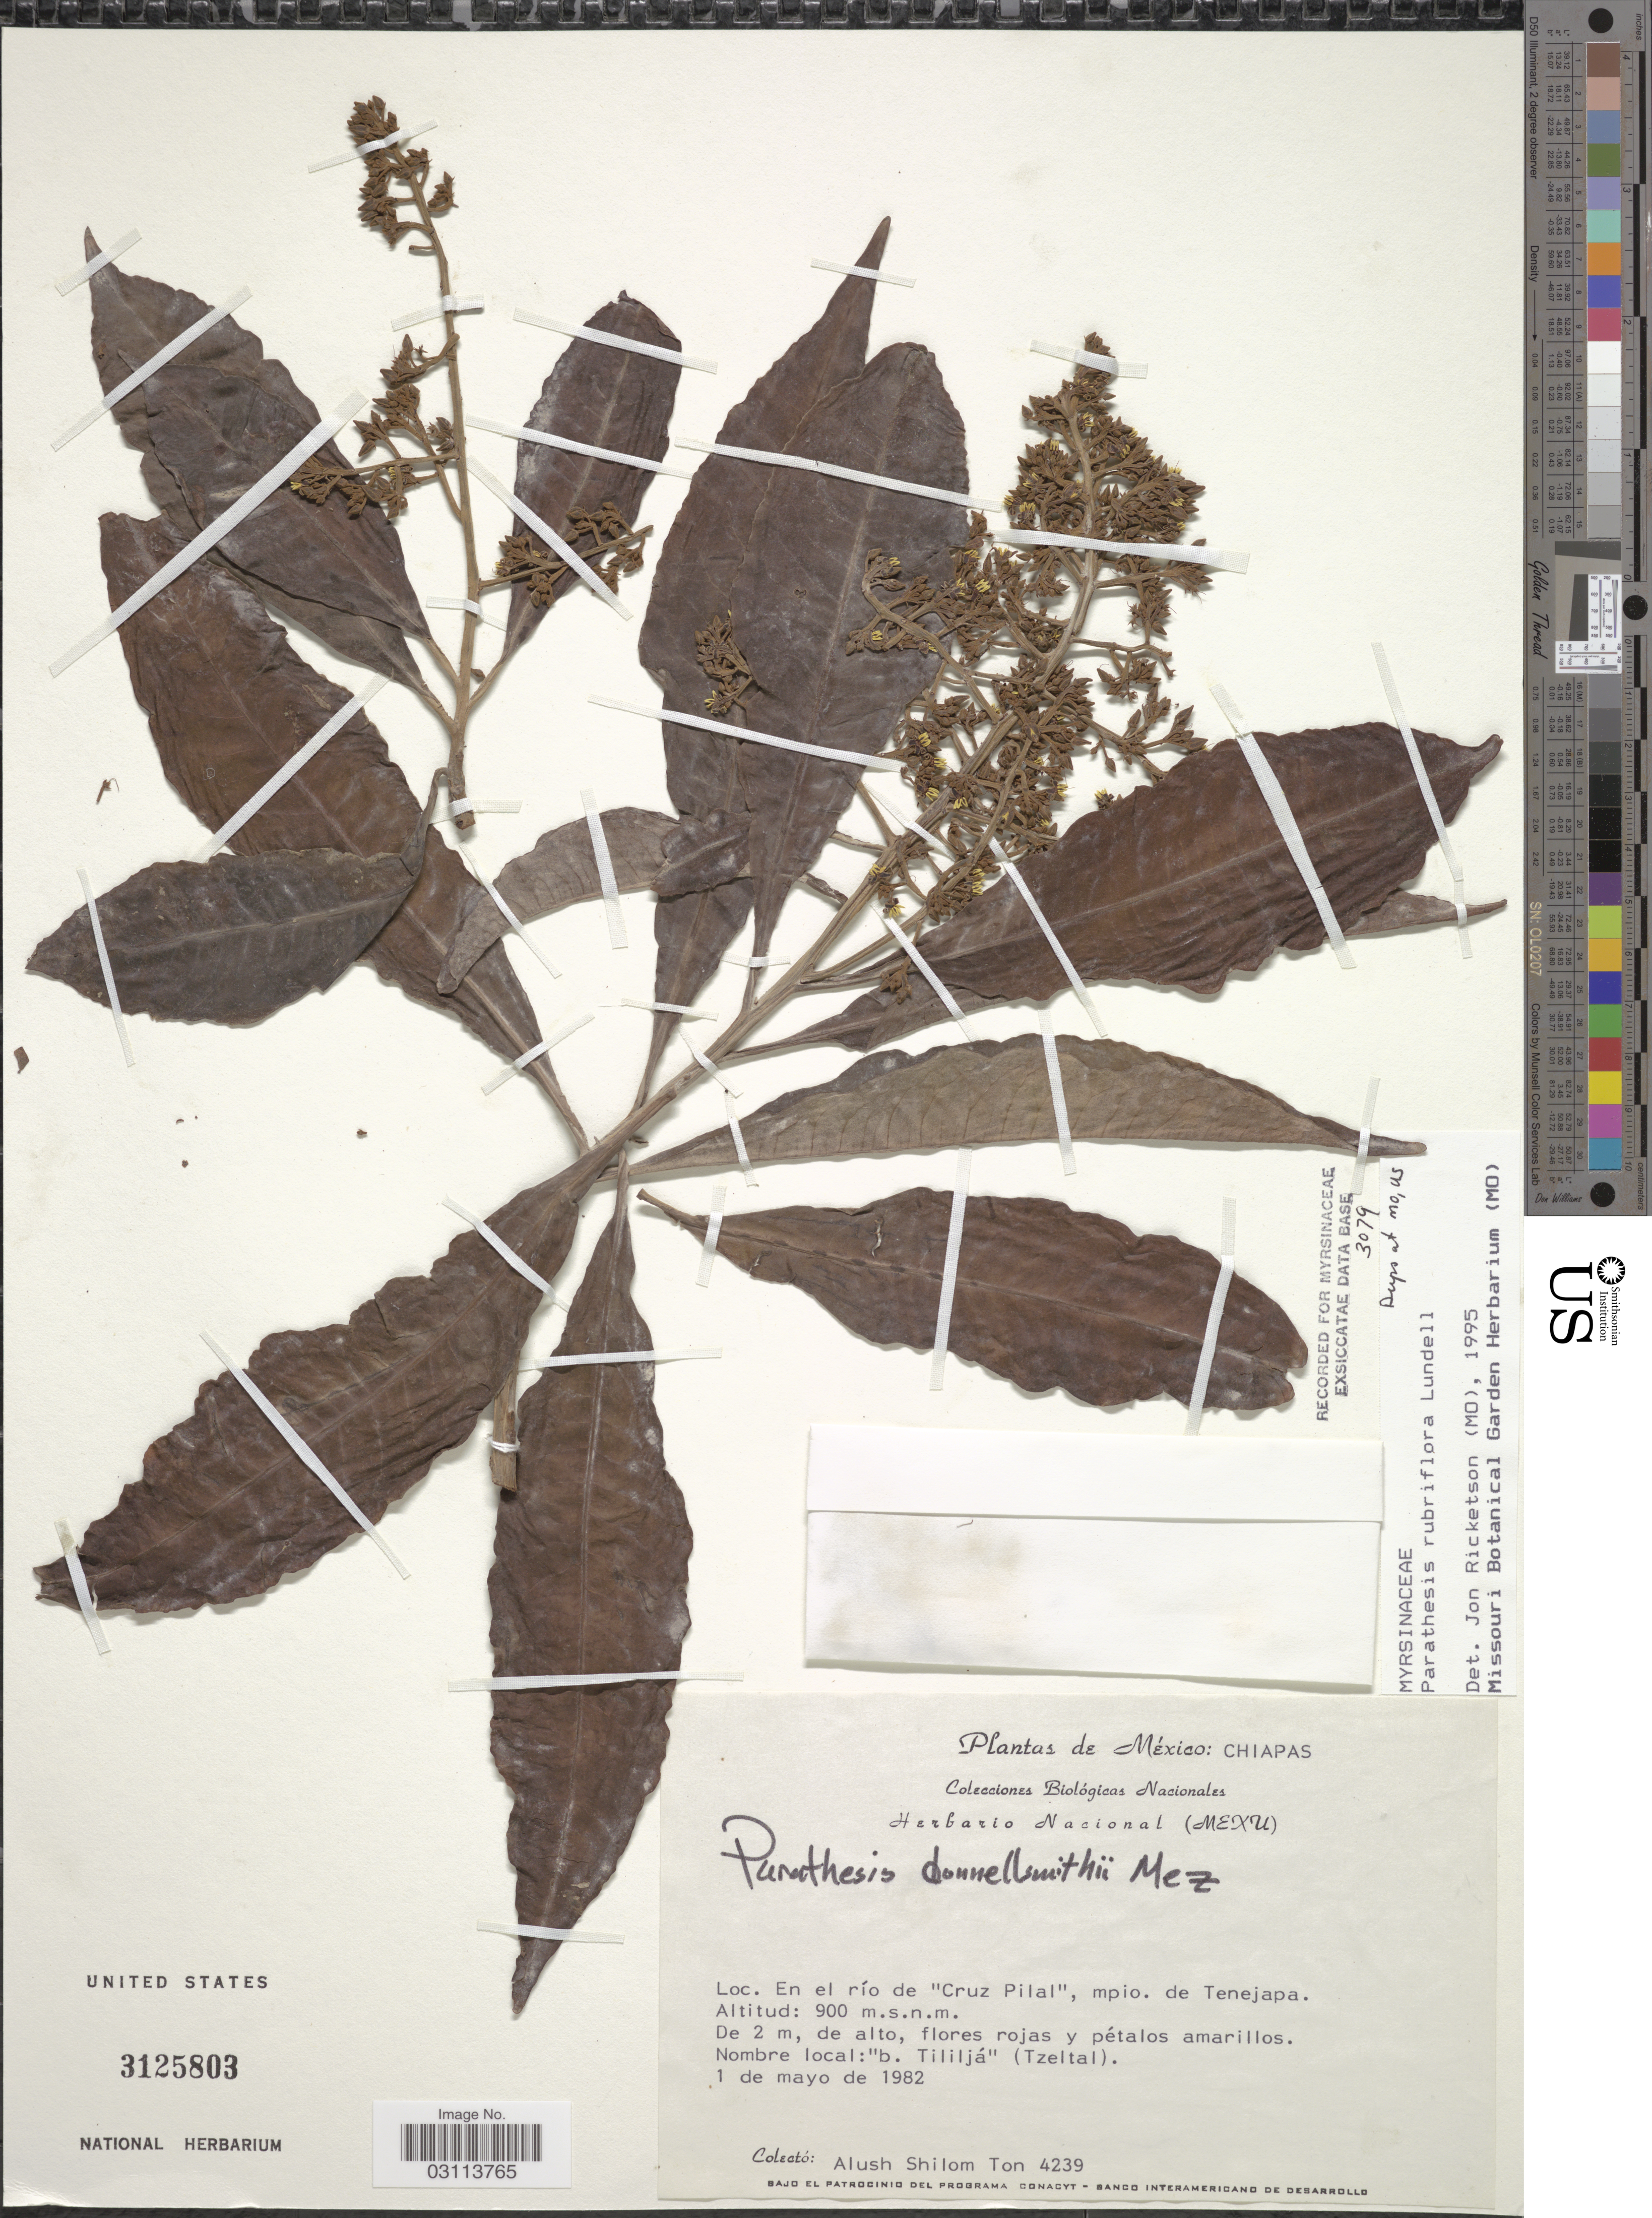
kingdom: Plantae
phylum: Tracheophyta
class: Magnoliopsida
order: Ericales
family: Primulaceae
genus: Parathesis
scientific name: Parathesis rubriflora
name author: Lundell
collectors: A. S. Ton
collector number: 4239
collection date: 1982-05-01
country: Mexico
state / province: Chiapas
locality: En el río de "Cruz Pilal", mpio. de Tenejapa.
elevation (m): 900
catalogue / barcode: US 3125803